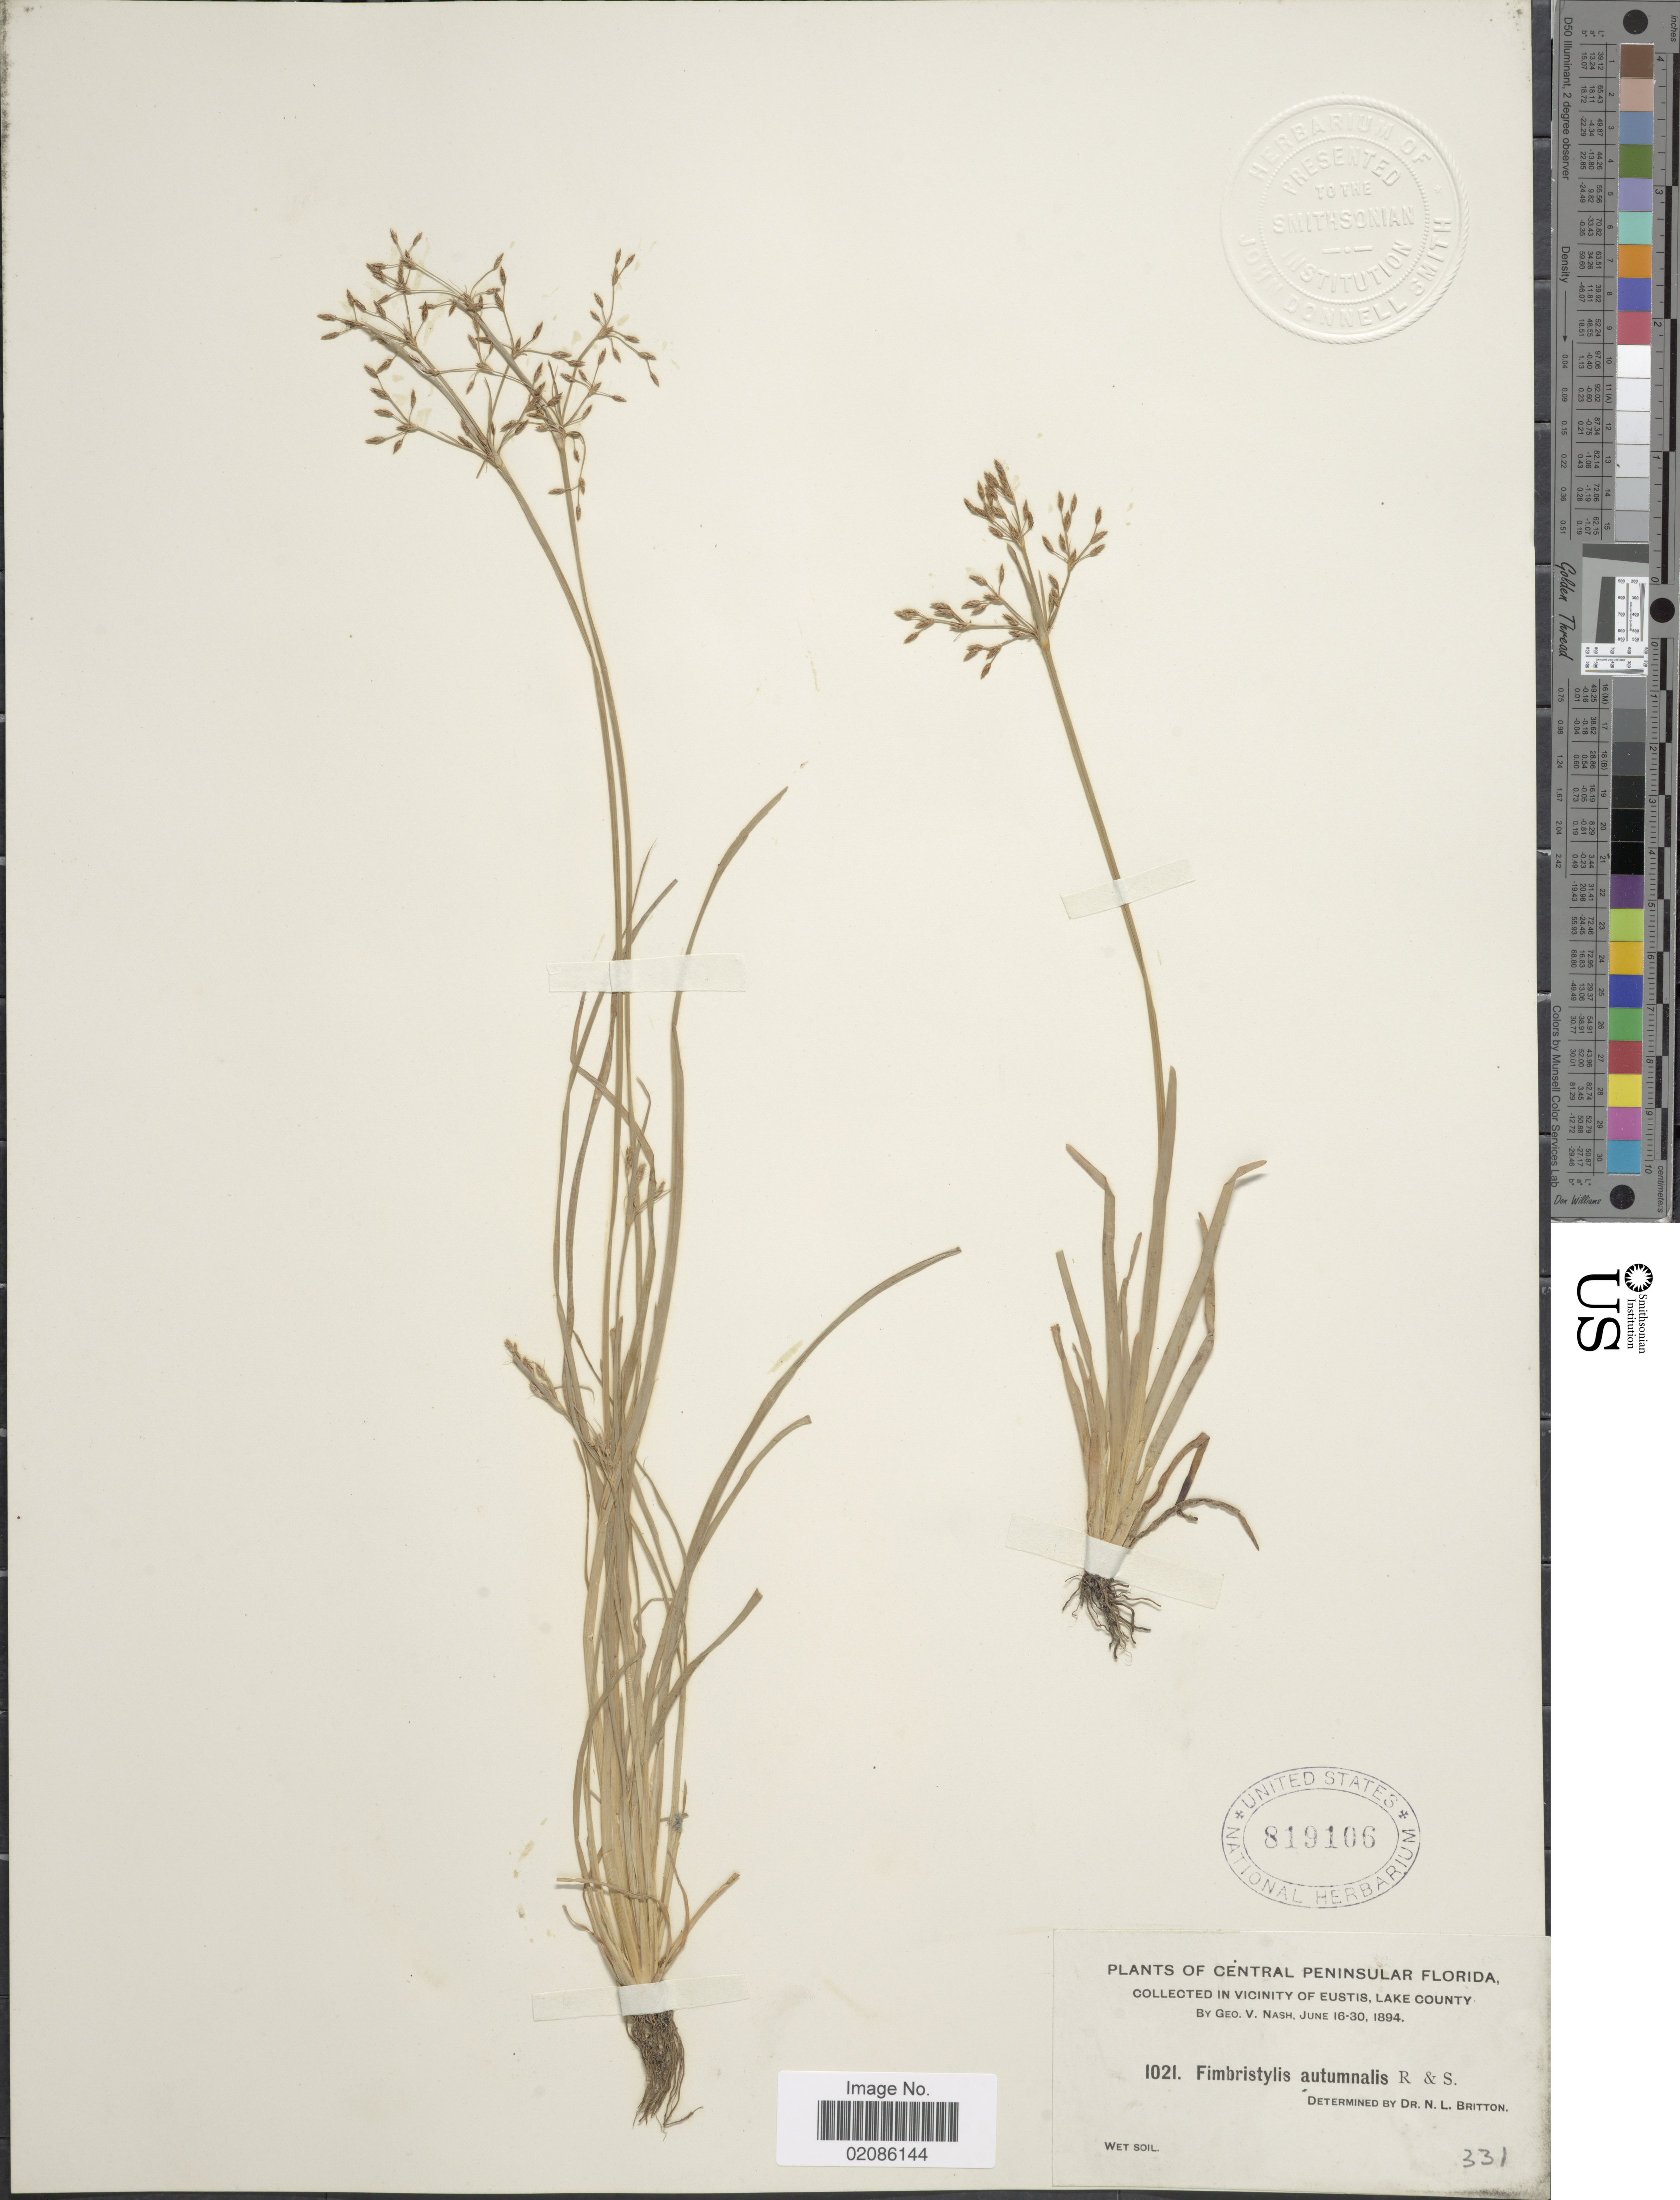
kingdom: Plantae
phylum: Tracheophyta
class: Liliopsida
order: Poales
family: Cyperaceae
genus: Fimbristylis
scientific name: Fimbristylis autumnalis (L.) Roem. & Schult.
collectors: G. V. Nash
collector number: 1021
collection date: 1894-06-16/1894-06-30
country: United States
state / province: Florida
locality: Central Peninsula Florida. In Vicinity of Eustis, Lake County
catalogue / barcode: US 819106